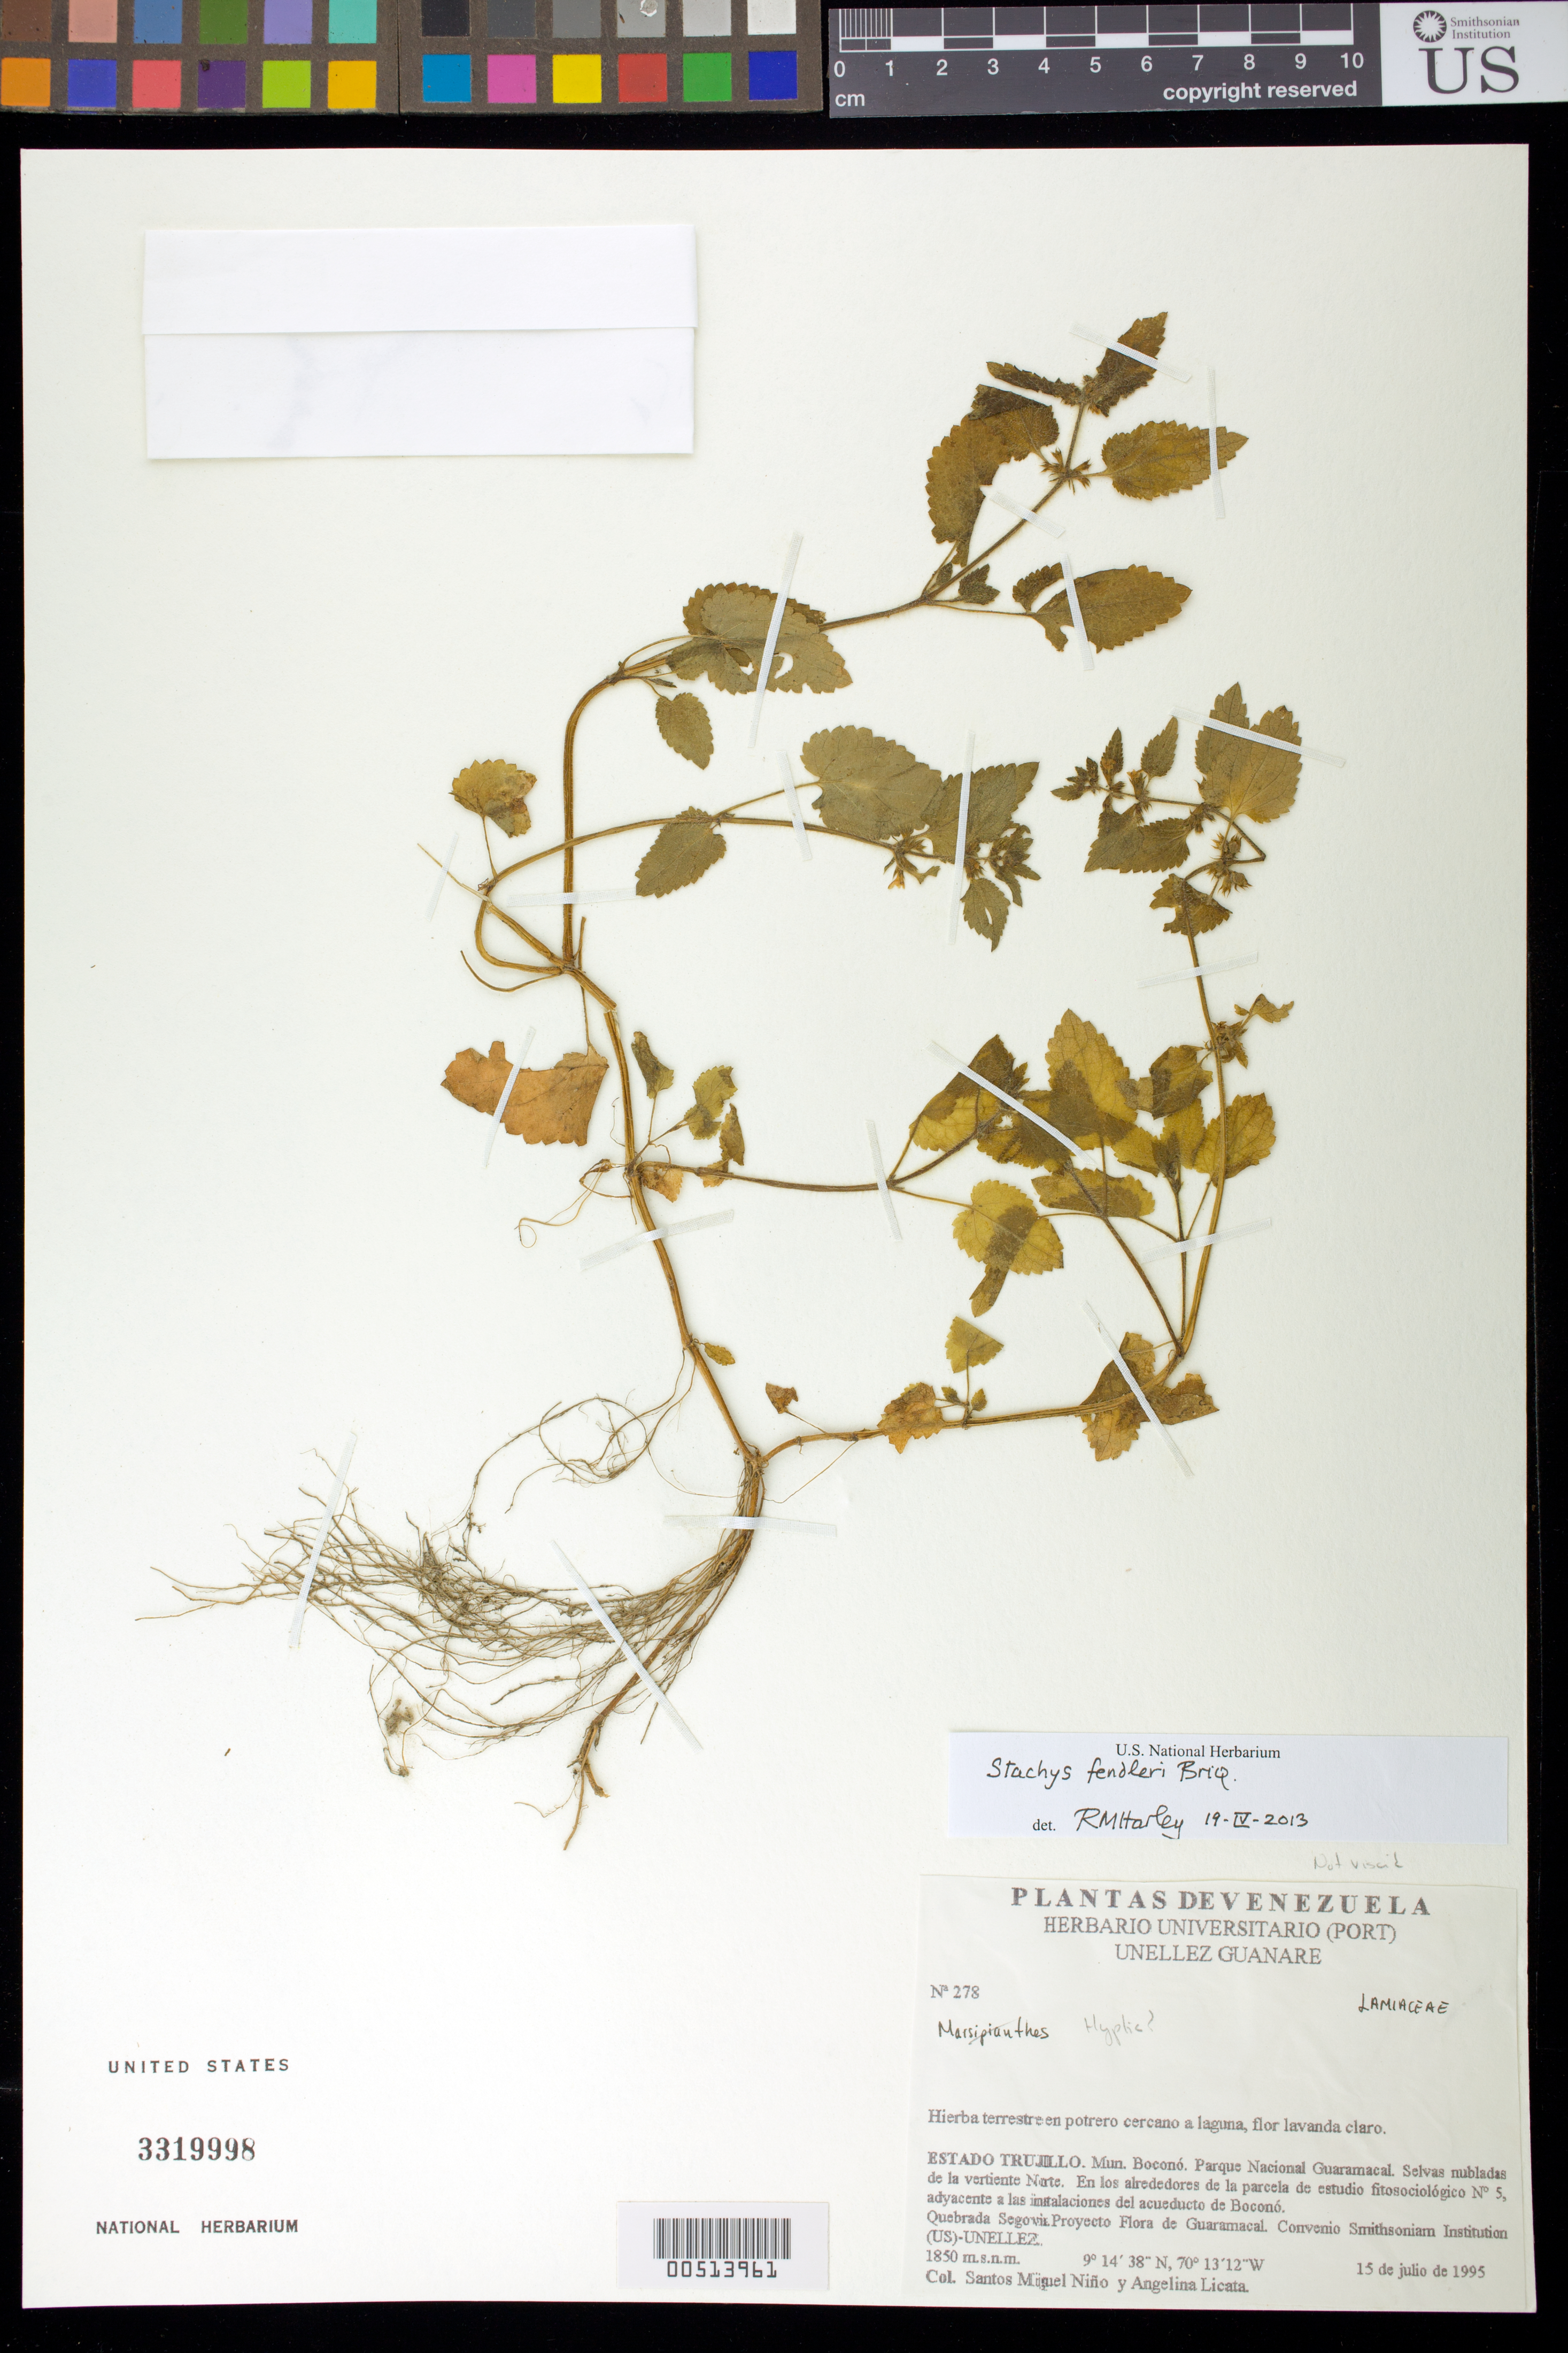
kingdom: Plantae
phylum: Tracheophyta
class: Magnoliopsida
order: Lamiales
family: Lamiaceae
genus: Stachys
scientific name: Stachys fendleri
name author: Briq.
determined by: Harley, R. M.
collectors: S. M. Niño & A. Licata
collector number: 278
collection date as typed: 15 Jul 1995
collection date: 1995-07-15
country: Venezuela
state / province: Trujillo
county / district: Boconó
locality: Parque Nacional Guaramacal, vertiente N, adyacente a las instalaciones del acueducto de Boconó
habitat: Selva nubladas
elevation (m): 1850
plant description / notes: K, NY, PORT, US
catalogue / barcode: US 3319998